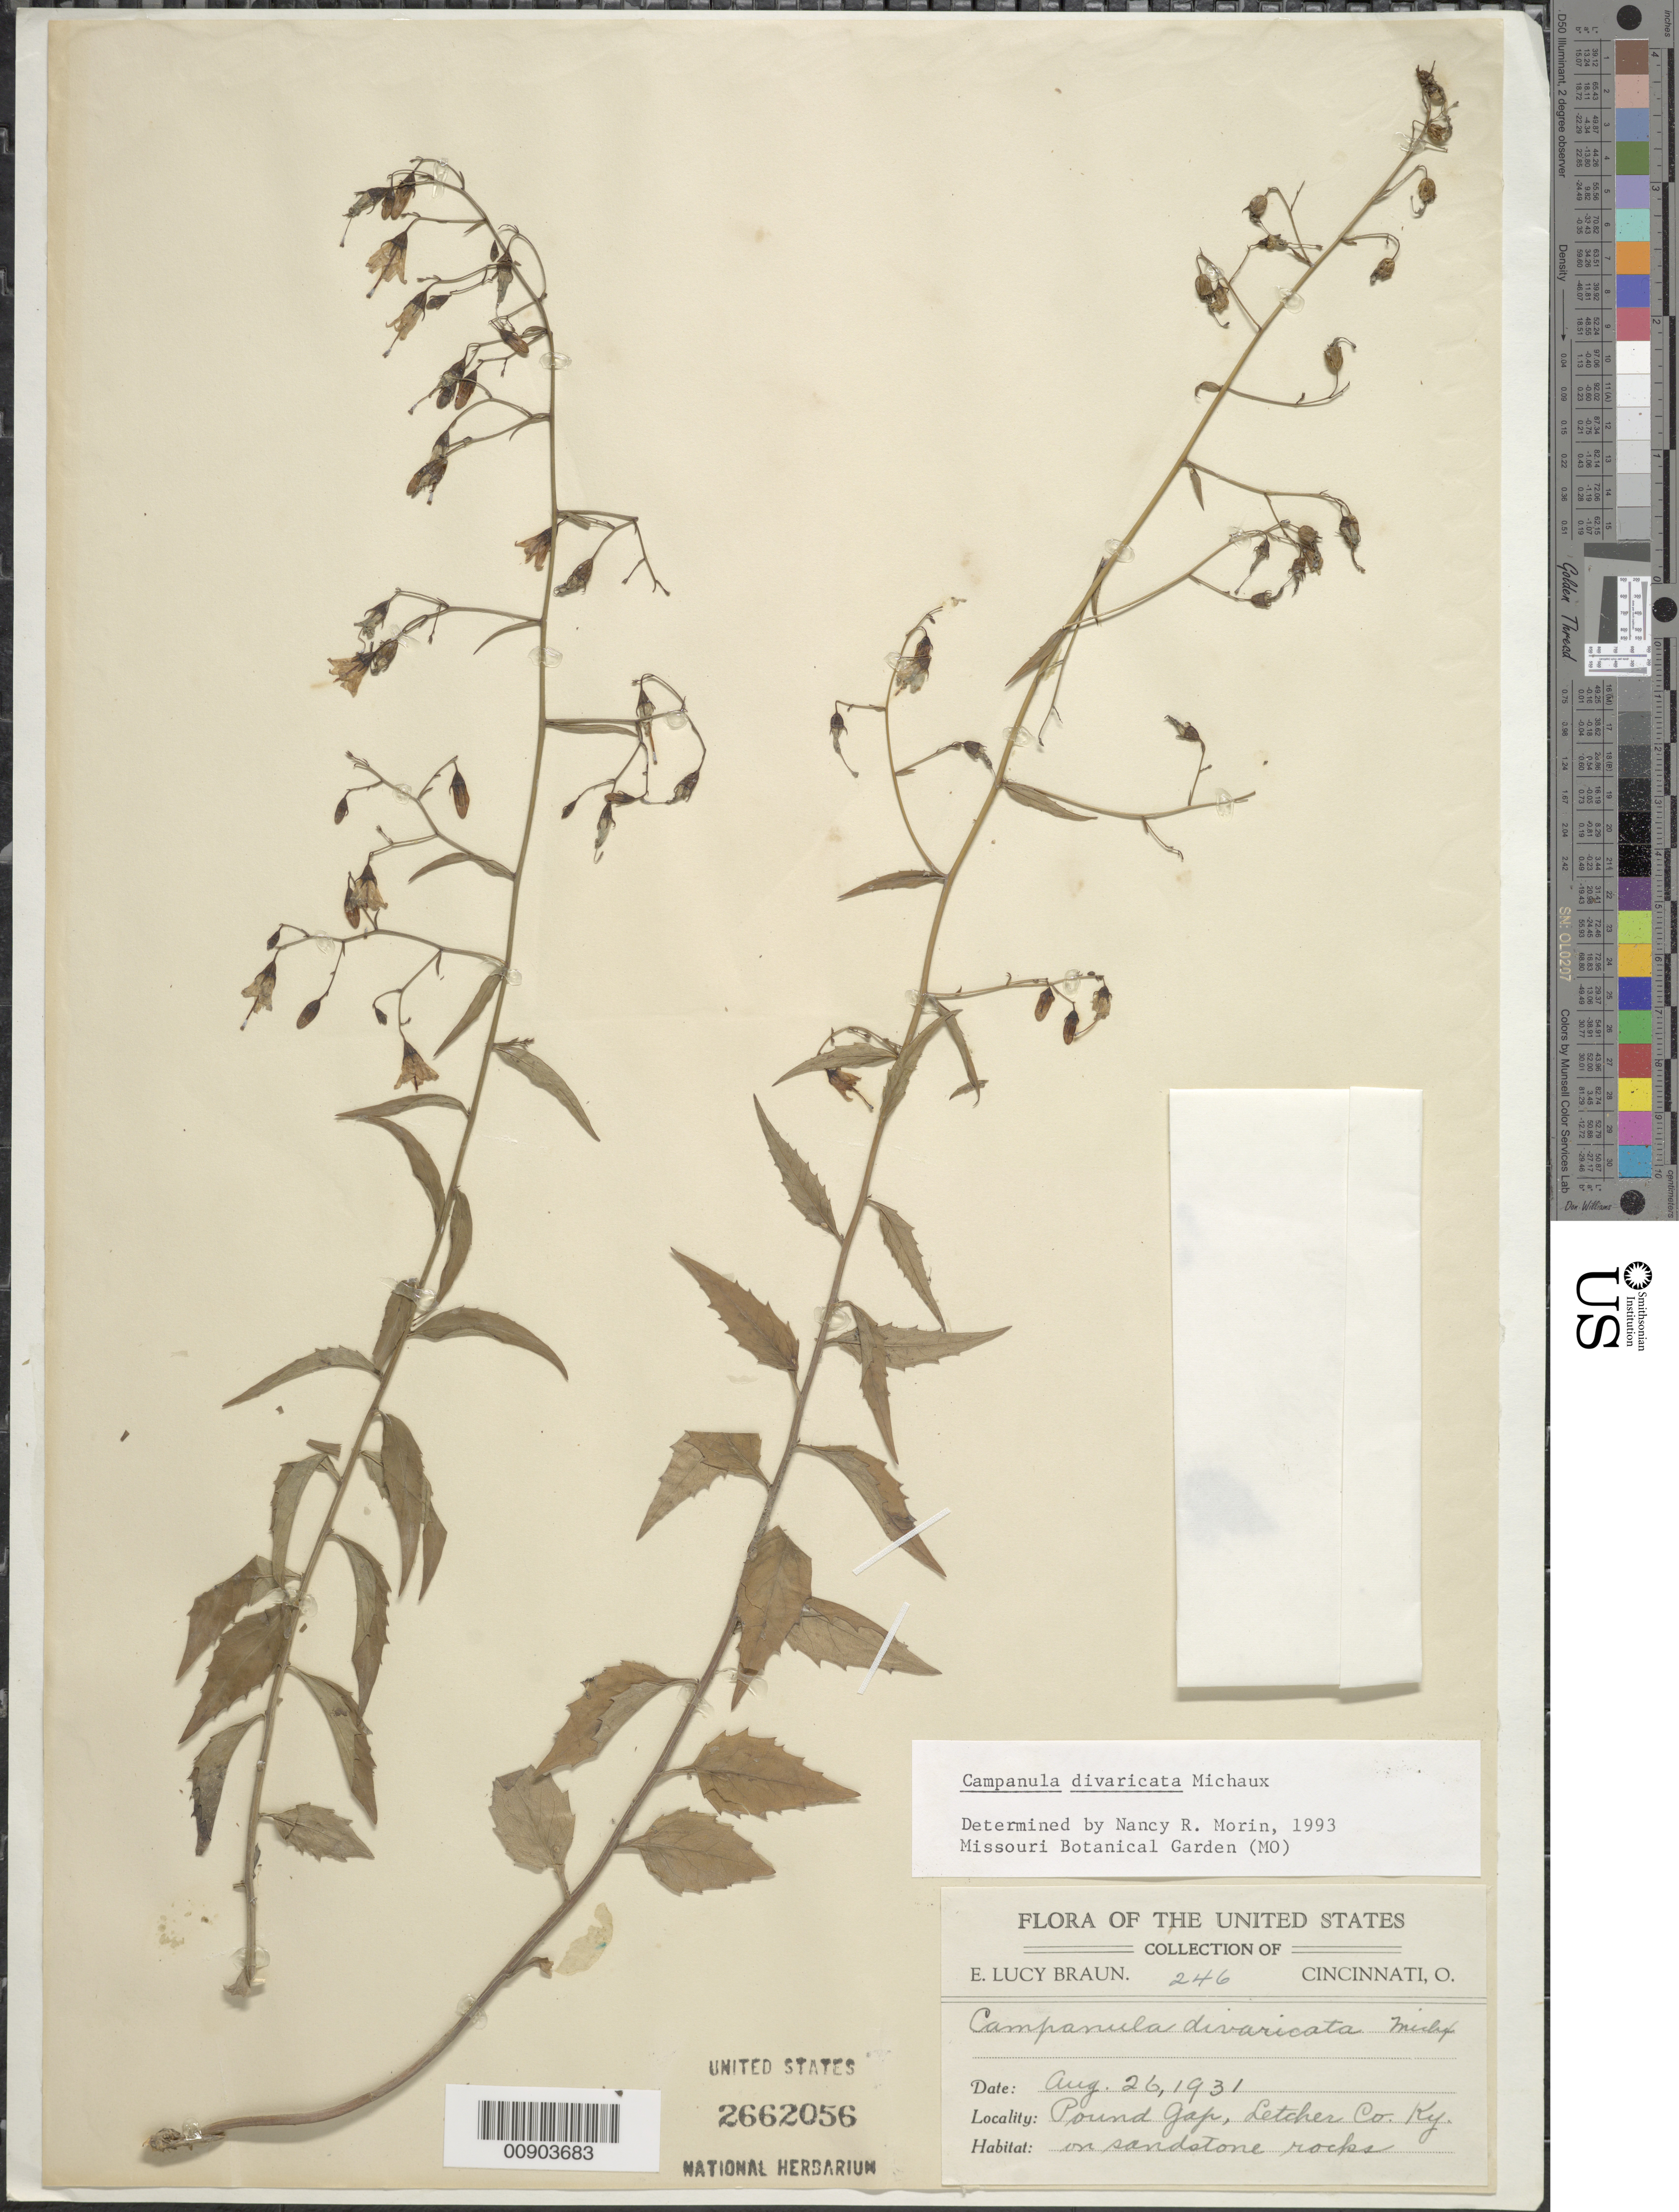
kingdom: Plantae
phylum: Tracheophyta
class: Magnoliopsida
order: Asterales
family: Campanulaceae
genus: Campanula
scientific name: Campanula divaricata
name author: Michx.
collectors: E. L. Braun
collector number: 246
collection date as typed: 26 Aug 1931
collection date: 1931-08-26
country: United States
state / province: Kentucky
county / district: Letcher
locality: Pound Gap.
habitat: On sandstone rocks.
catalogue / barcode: US 2662056